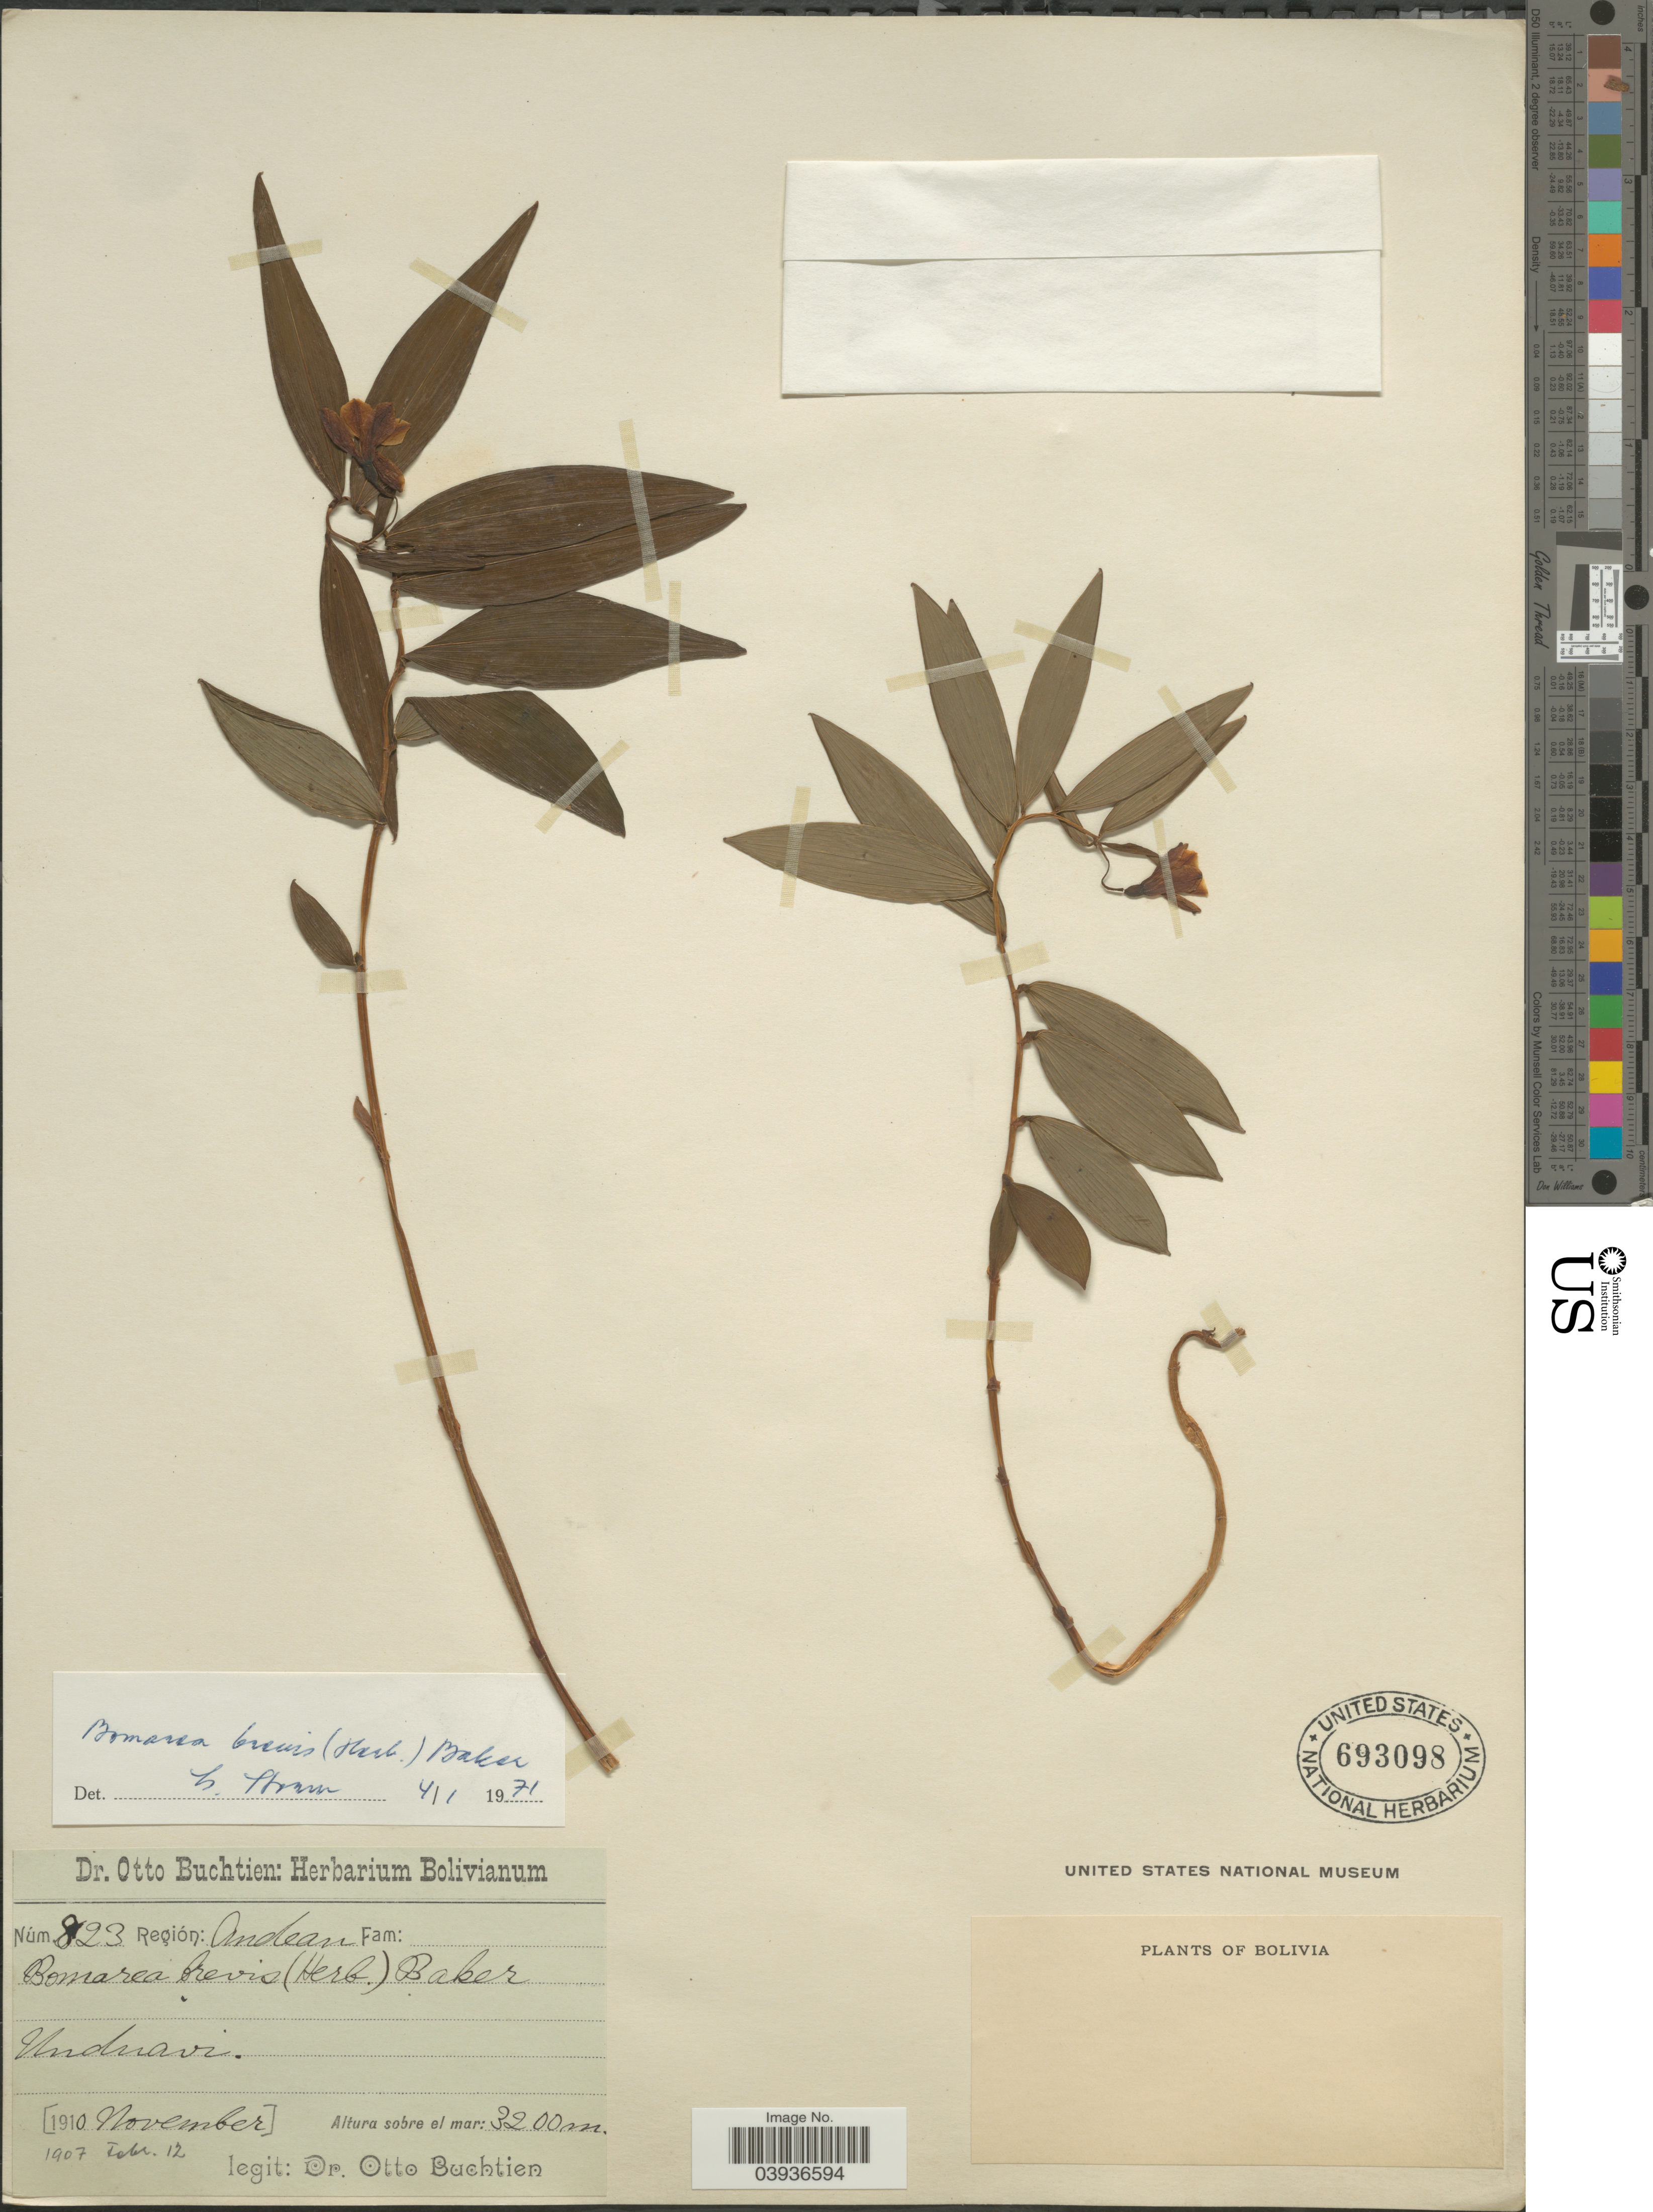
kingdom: Plantae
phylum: Tracheophyta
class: Liliopsida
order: Liliales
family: Alstroemeriaceae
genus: Bomarea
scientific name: Bomarea brevis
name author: (Herb.) Baker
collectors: O. Buchtien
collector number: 823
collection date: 1907-02-12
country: Bolivia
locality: Región: Andean. Unduavi.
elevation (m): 3200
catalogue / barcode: US 693098